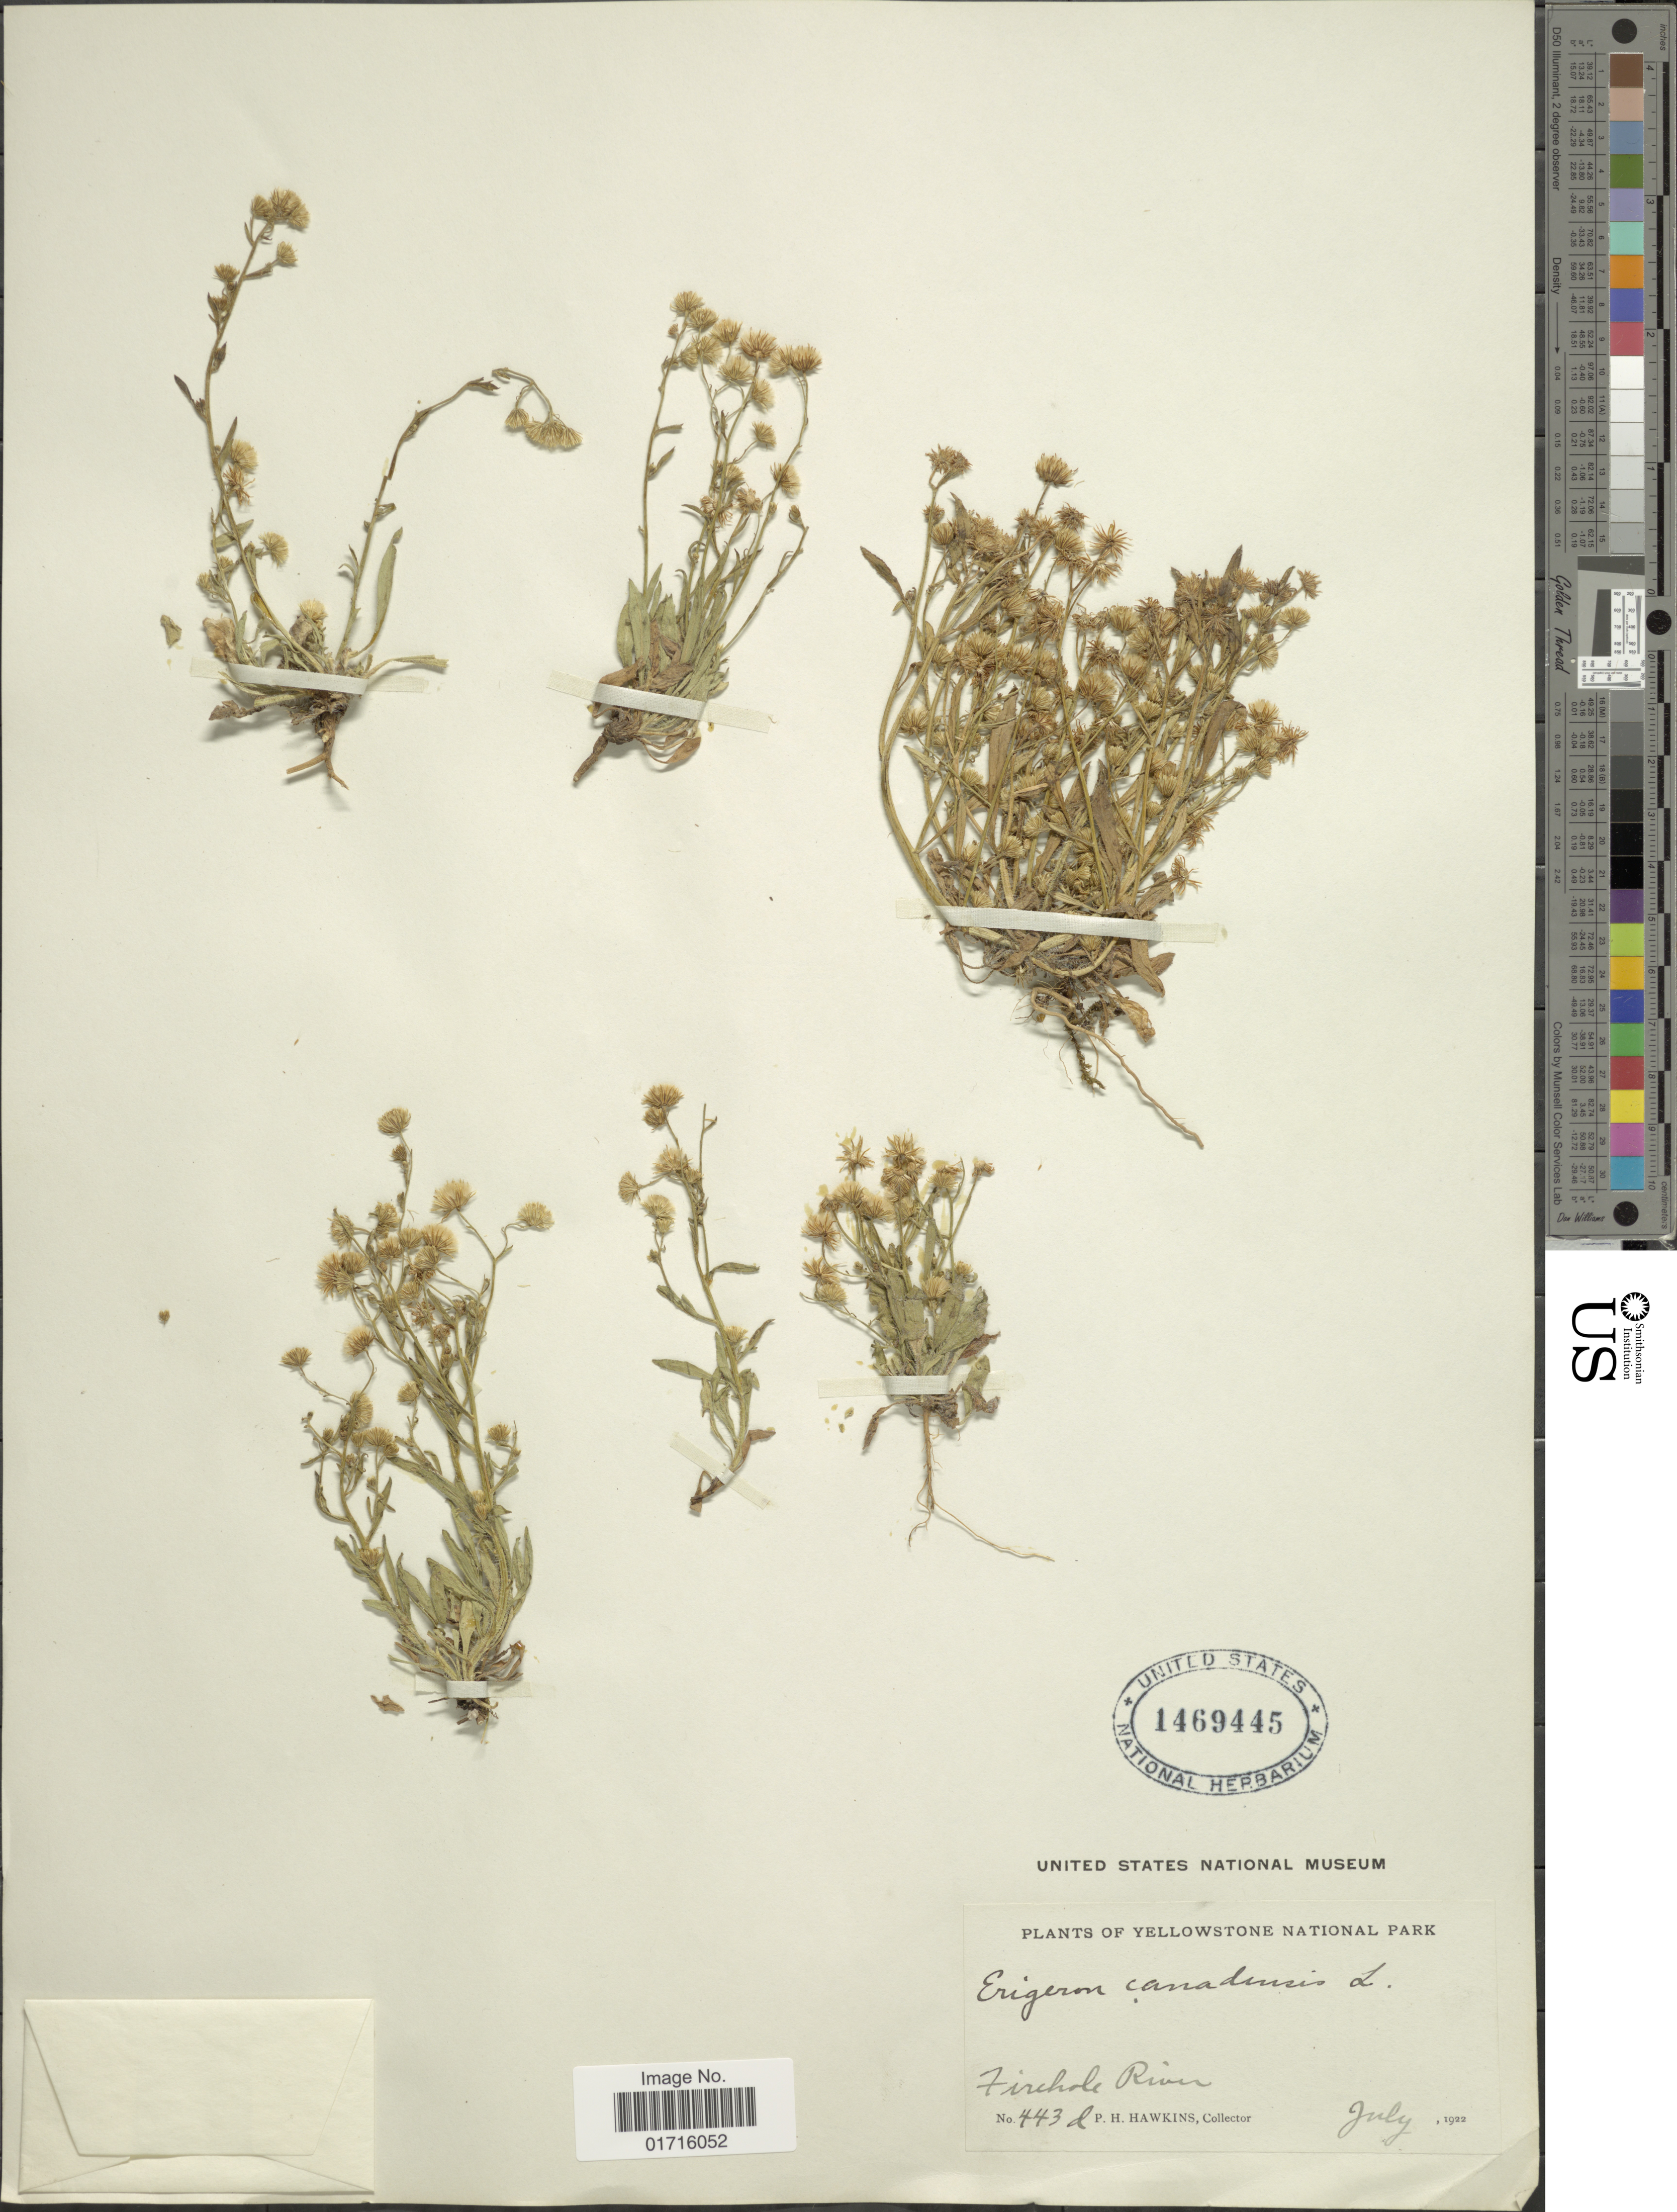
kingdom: Plantae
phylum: Tracheophyta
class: Magnoliopsida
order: Asterales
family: Asteraceae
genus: Conyza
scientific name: Conyza canadensis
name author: (L.) Cronq.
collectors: P. Hawkins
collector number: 443d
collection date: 1922-07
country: United States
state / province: Wyoming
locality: Yellowstone National Park, Firehole River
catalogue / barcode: US 1469445